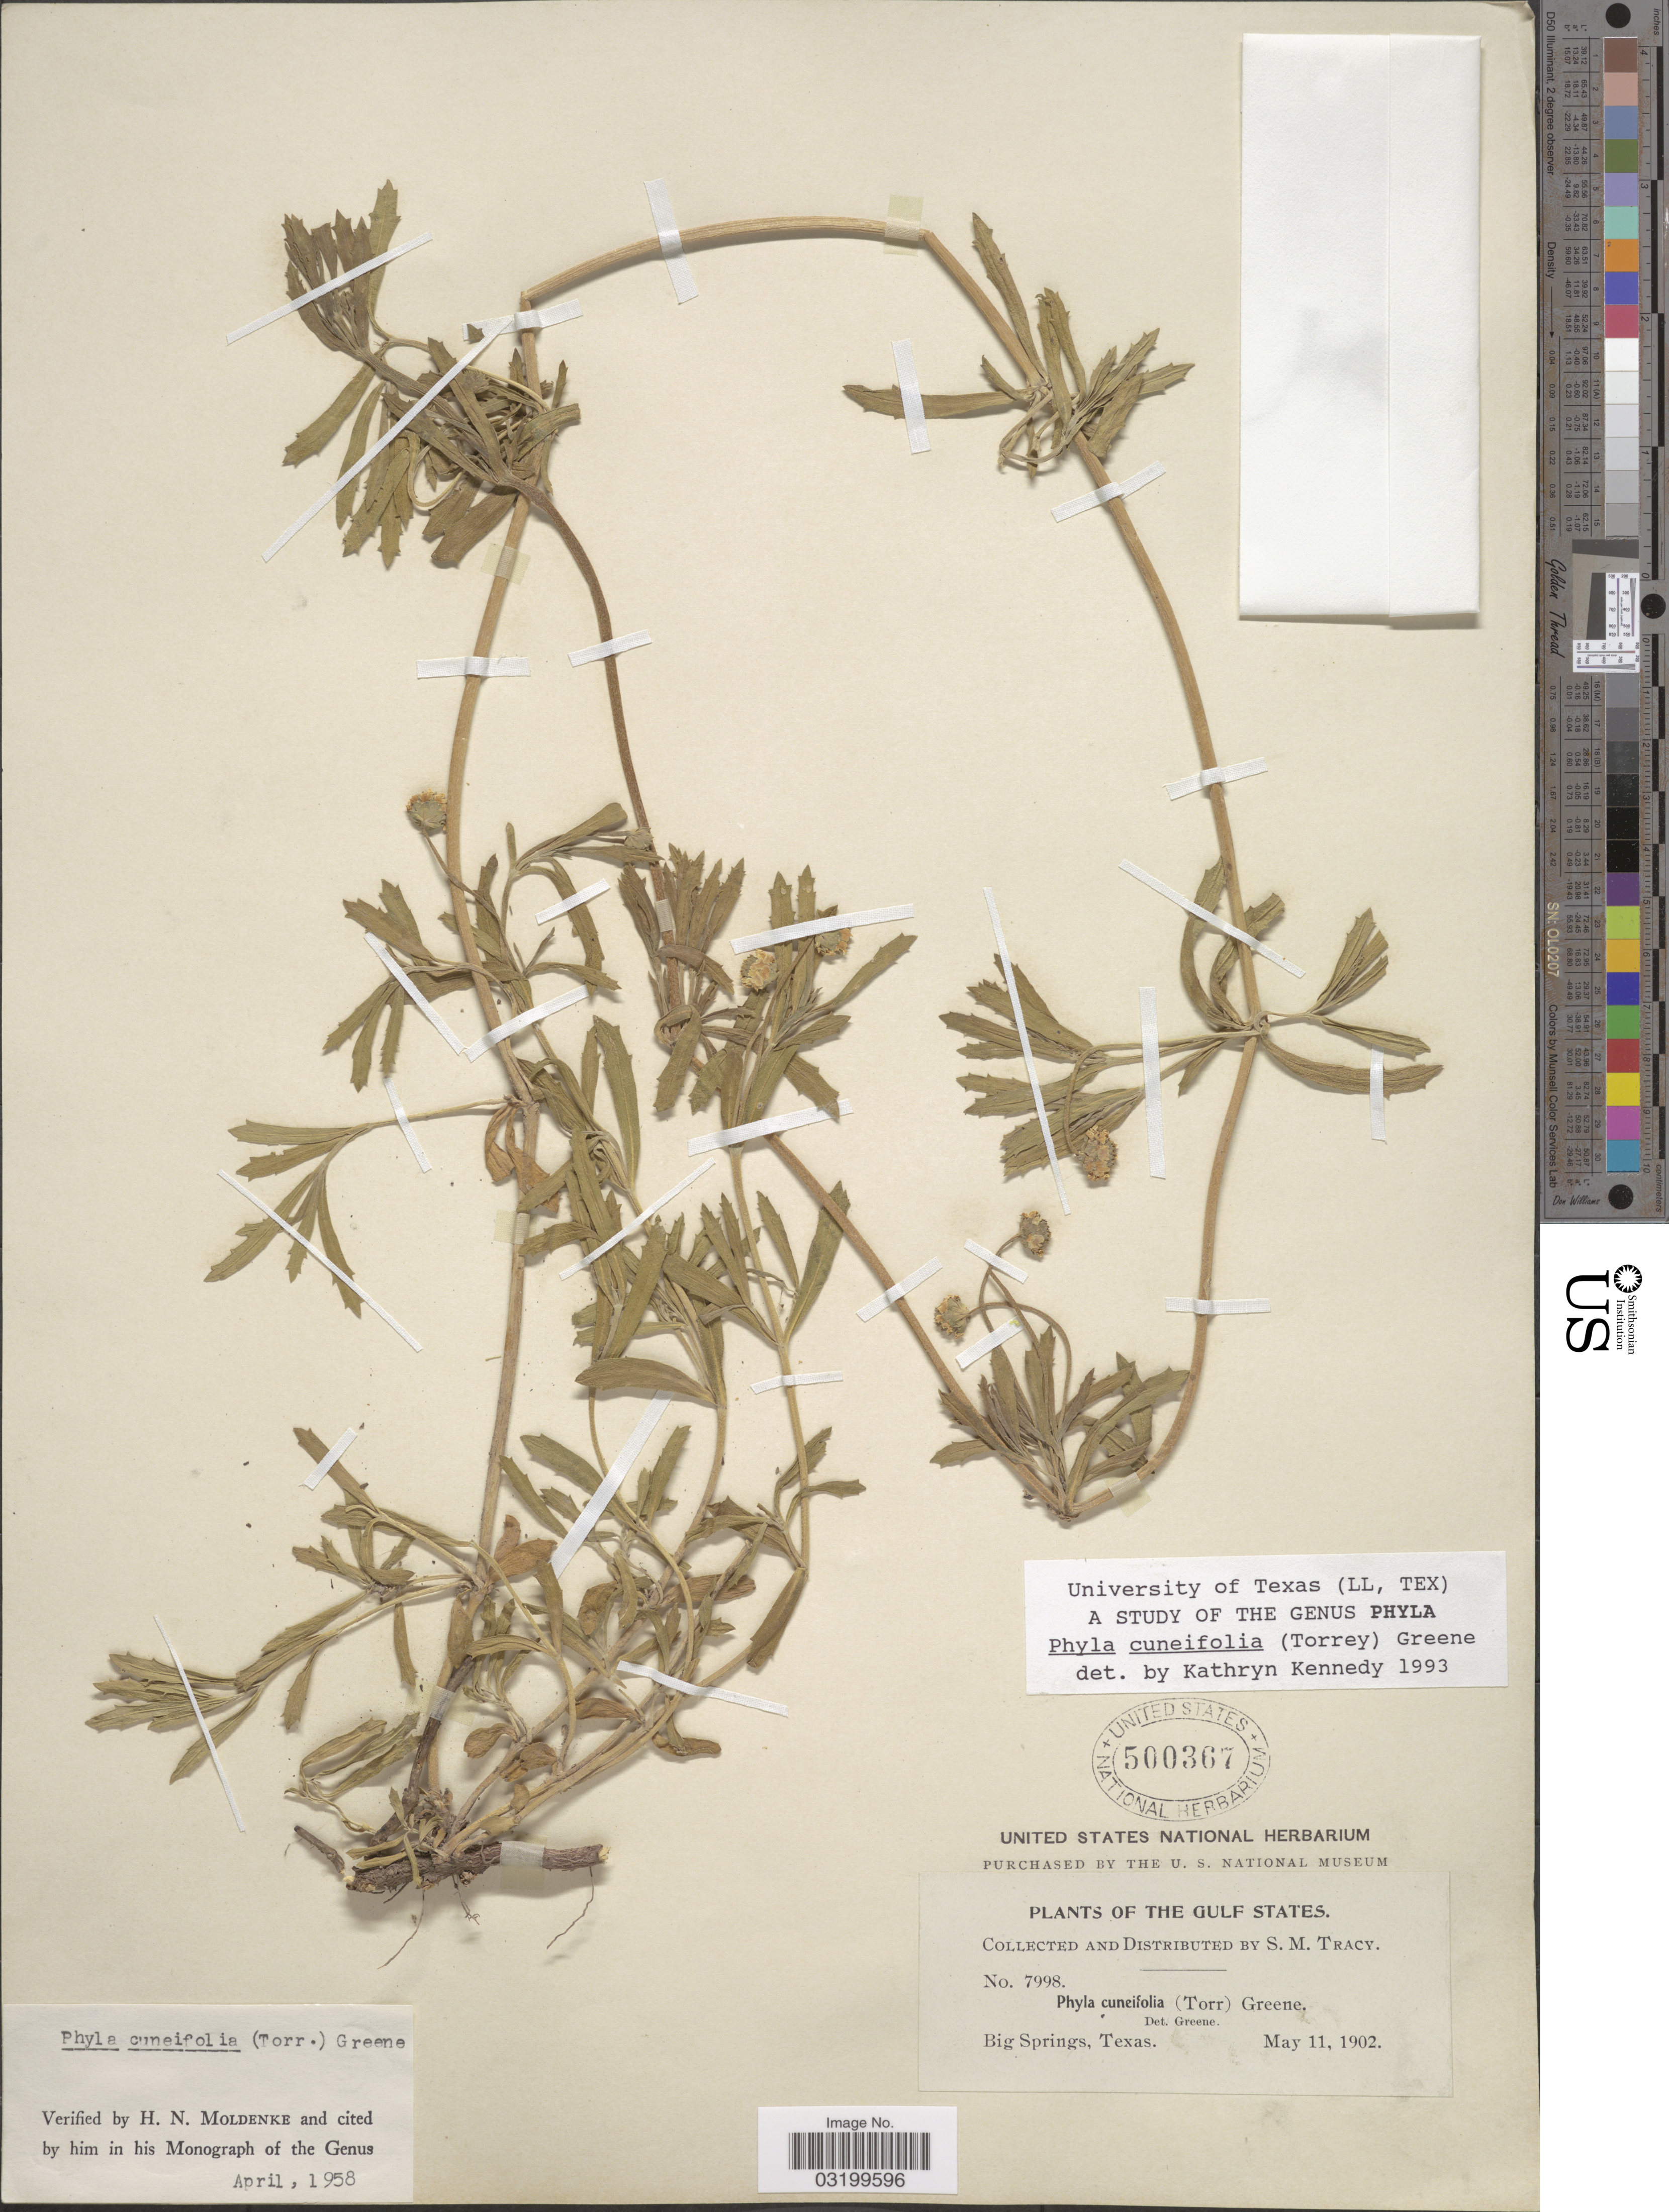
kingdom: Plantae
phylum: Tracheophyta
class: Magnoliopsida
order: Lamiales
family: Verbenaceae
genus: Phyla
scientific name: Phyla cuneifolia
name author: (Torr.) Greene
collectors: S. M. Tracy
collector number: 7998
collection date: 1902-05-11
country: United States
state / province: Texas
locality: The Gulf States. Big Springs.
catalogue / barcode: US 500367